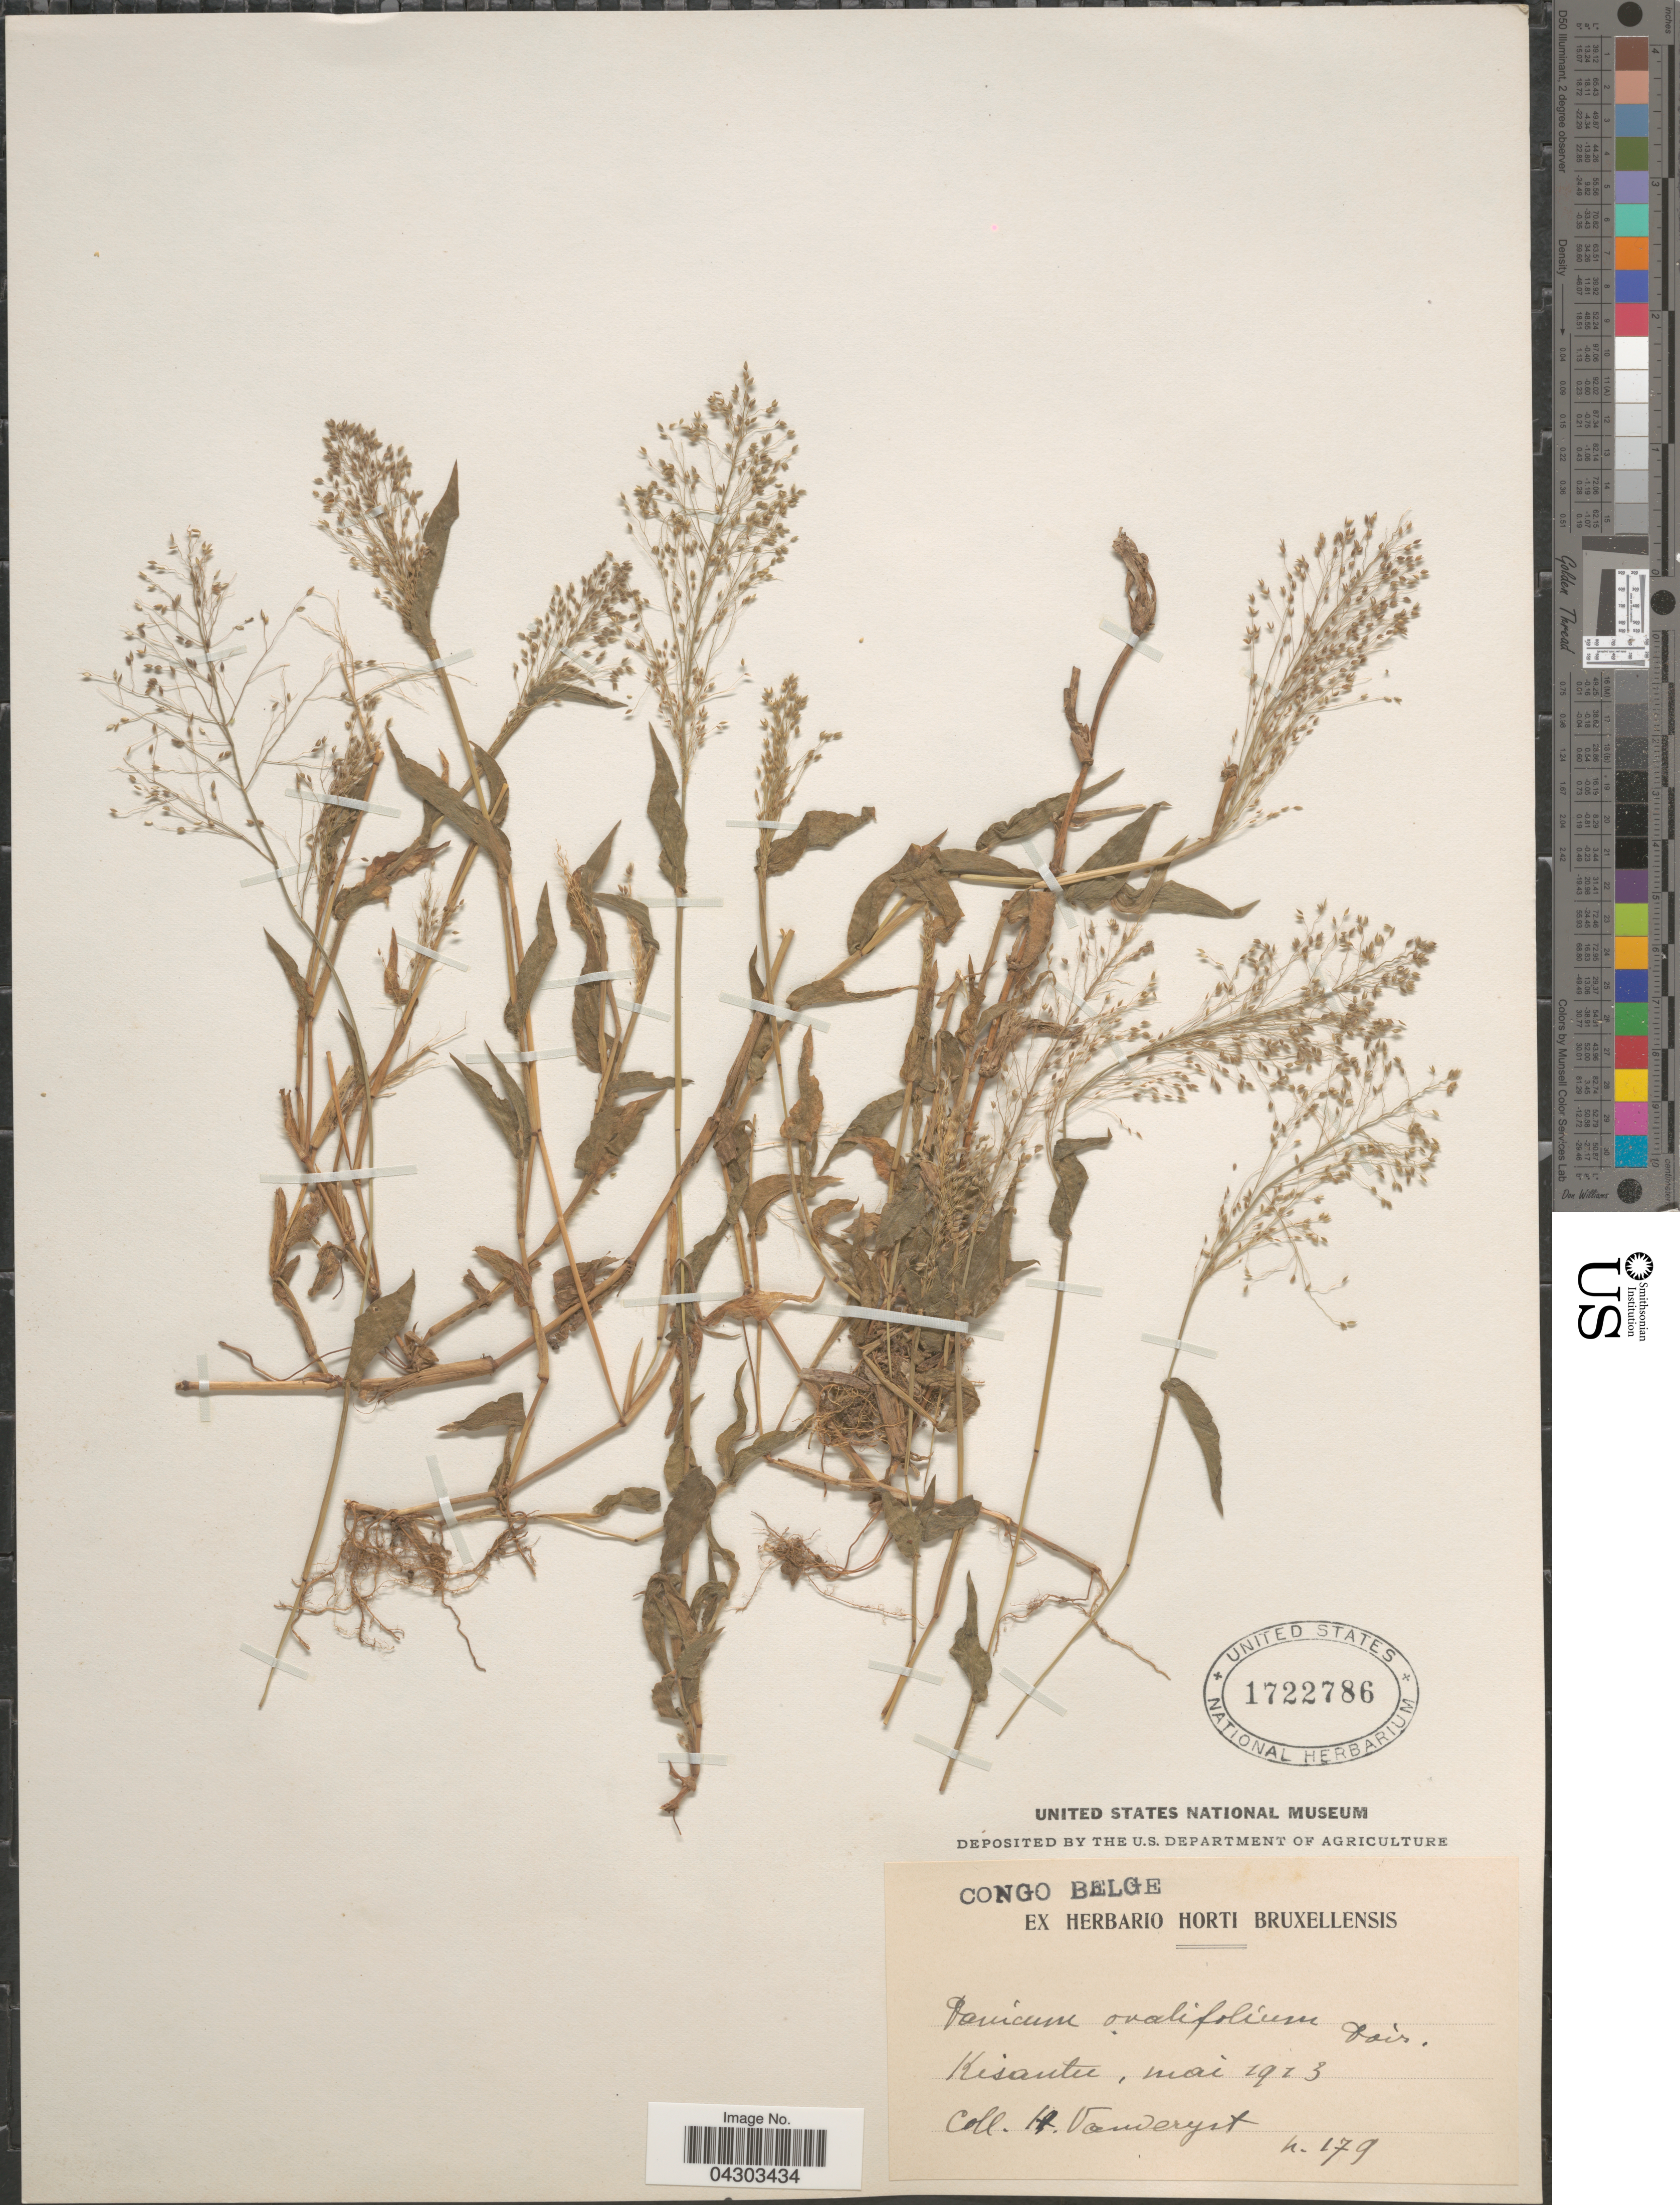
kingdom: Plantae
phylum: Tracheophyta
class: Liliopsida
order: Poales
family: Poaceae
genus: Panicum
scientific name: Panicum brevifolium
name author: L.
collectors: H. J. R. Vanderyst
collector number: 179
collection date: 1913-05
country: Congo, Democratic Republic of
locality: Congo Belge. Kisantu.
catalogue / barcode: US 1722786